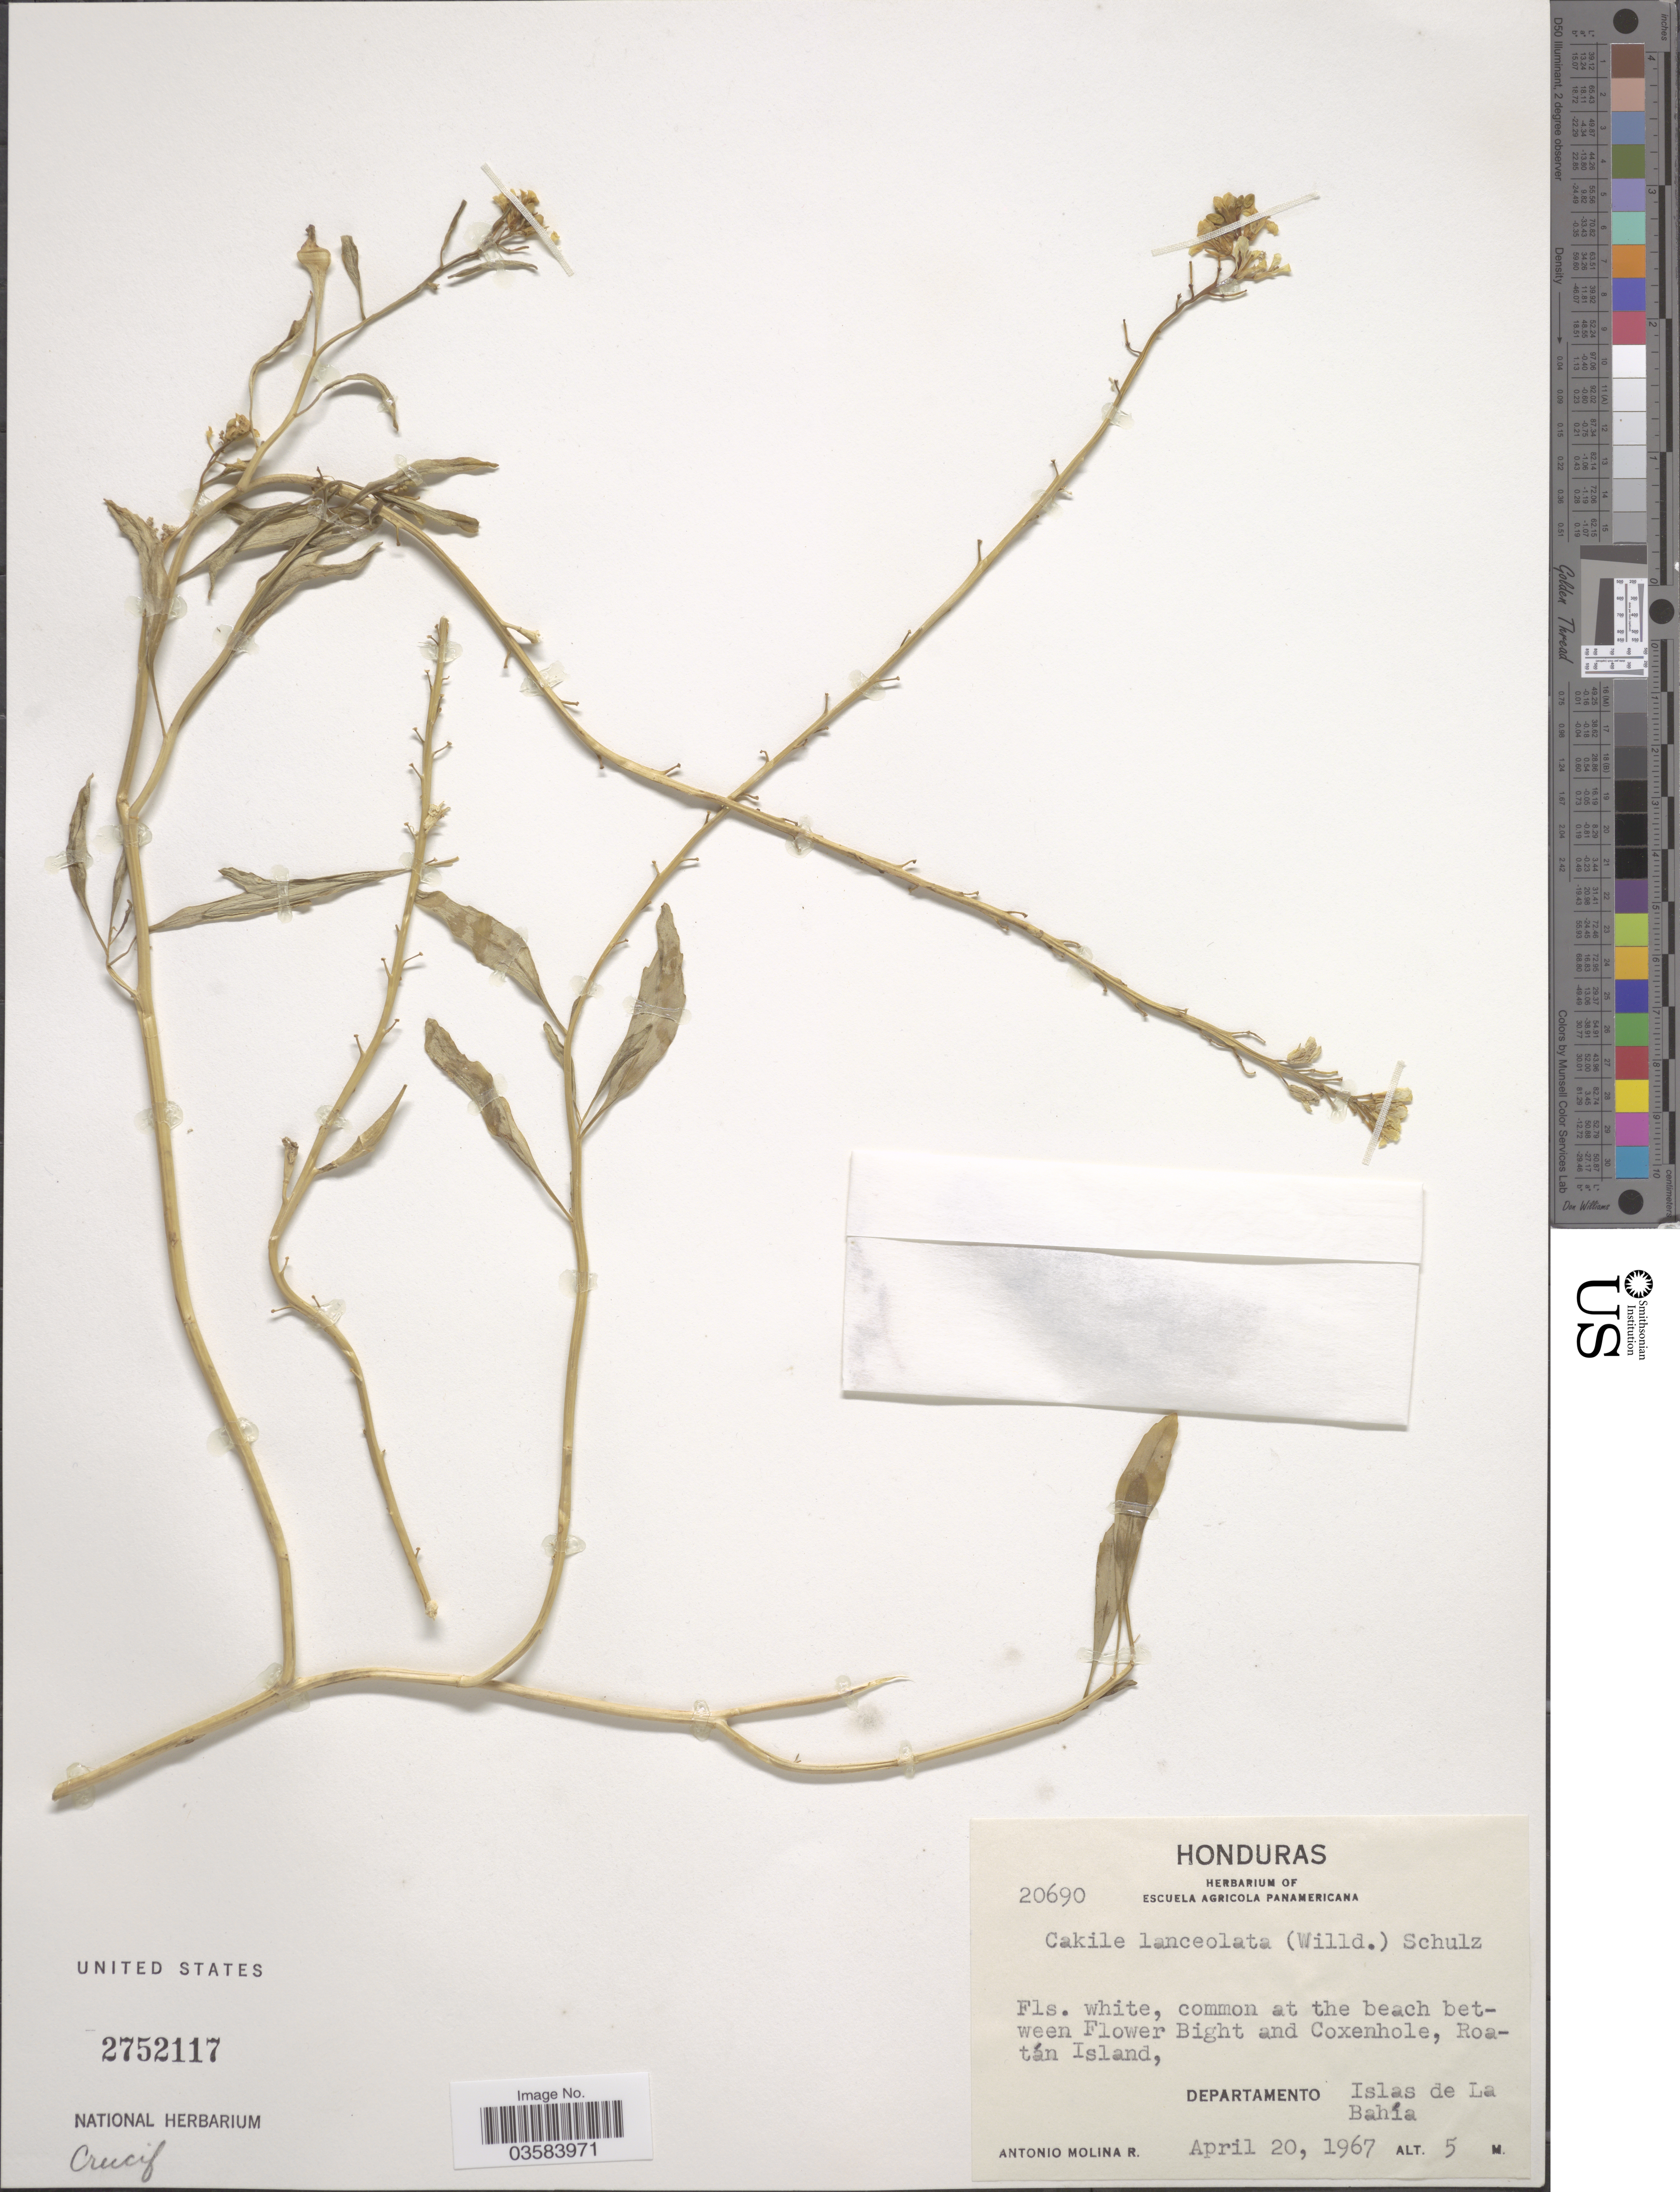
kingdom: Plantae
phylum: Tracheophyta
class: Magnoliopsida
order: Brassicales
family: Brassicaceae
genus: Cakile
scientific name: Cakile lanceolata subsp. lanceolata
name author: (Willd.) O.E. Schulz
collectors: A. Molina R.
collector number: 20690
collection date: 1967-04-20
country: Honduras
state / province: Islas de la Bahía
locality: Common at the beach between Flower Bight and Coxenhole, Roatán Island, Department Islas de La Bahía.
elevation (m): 5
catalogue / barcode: US 2752117